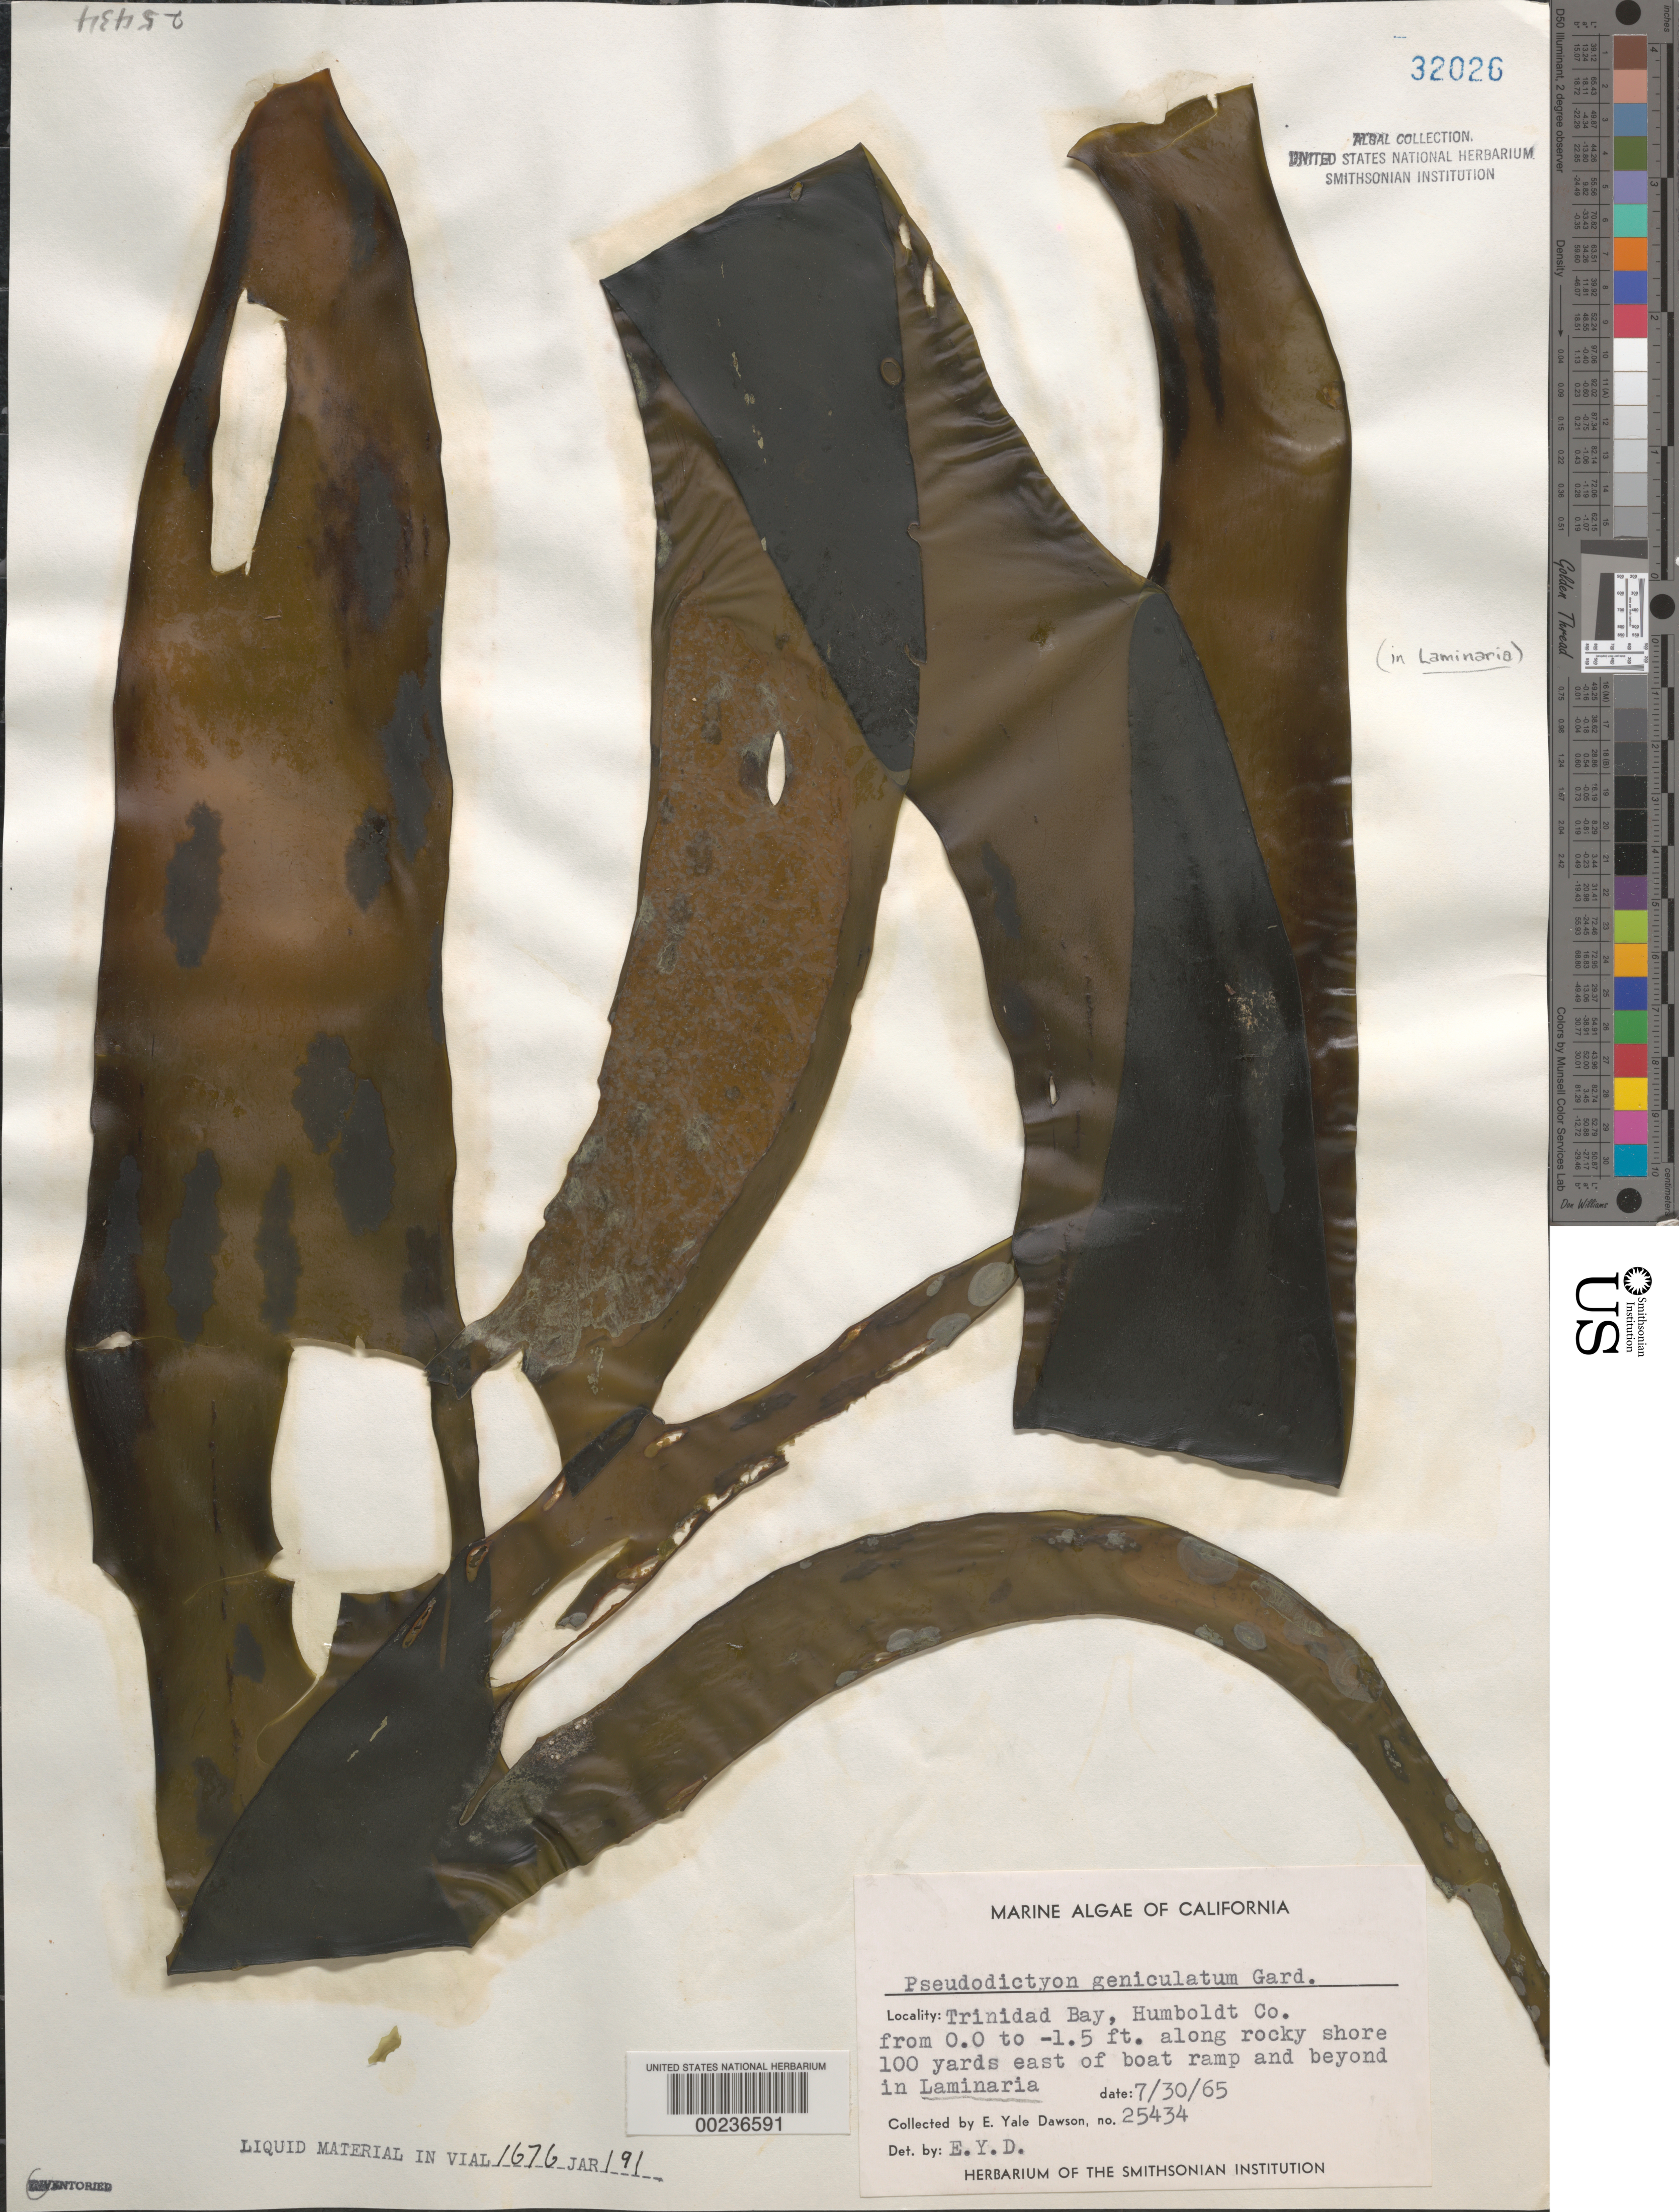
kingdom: Plantae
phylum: Chlorophyta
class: Ulvophyceae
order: Ulvales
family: Ulvellaceae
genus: Ulvella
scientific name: Ulvella geniculata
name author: (N.L. Gardner) R. Nielsen et al.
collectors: E. Y. Dawson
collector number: EYD 25434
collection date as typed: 30 Jul 1965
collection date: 1965-07-30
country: United States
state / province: California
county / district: Humboldt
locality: Trinidad Bay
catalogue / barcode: US 32026